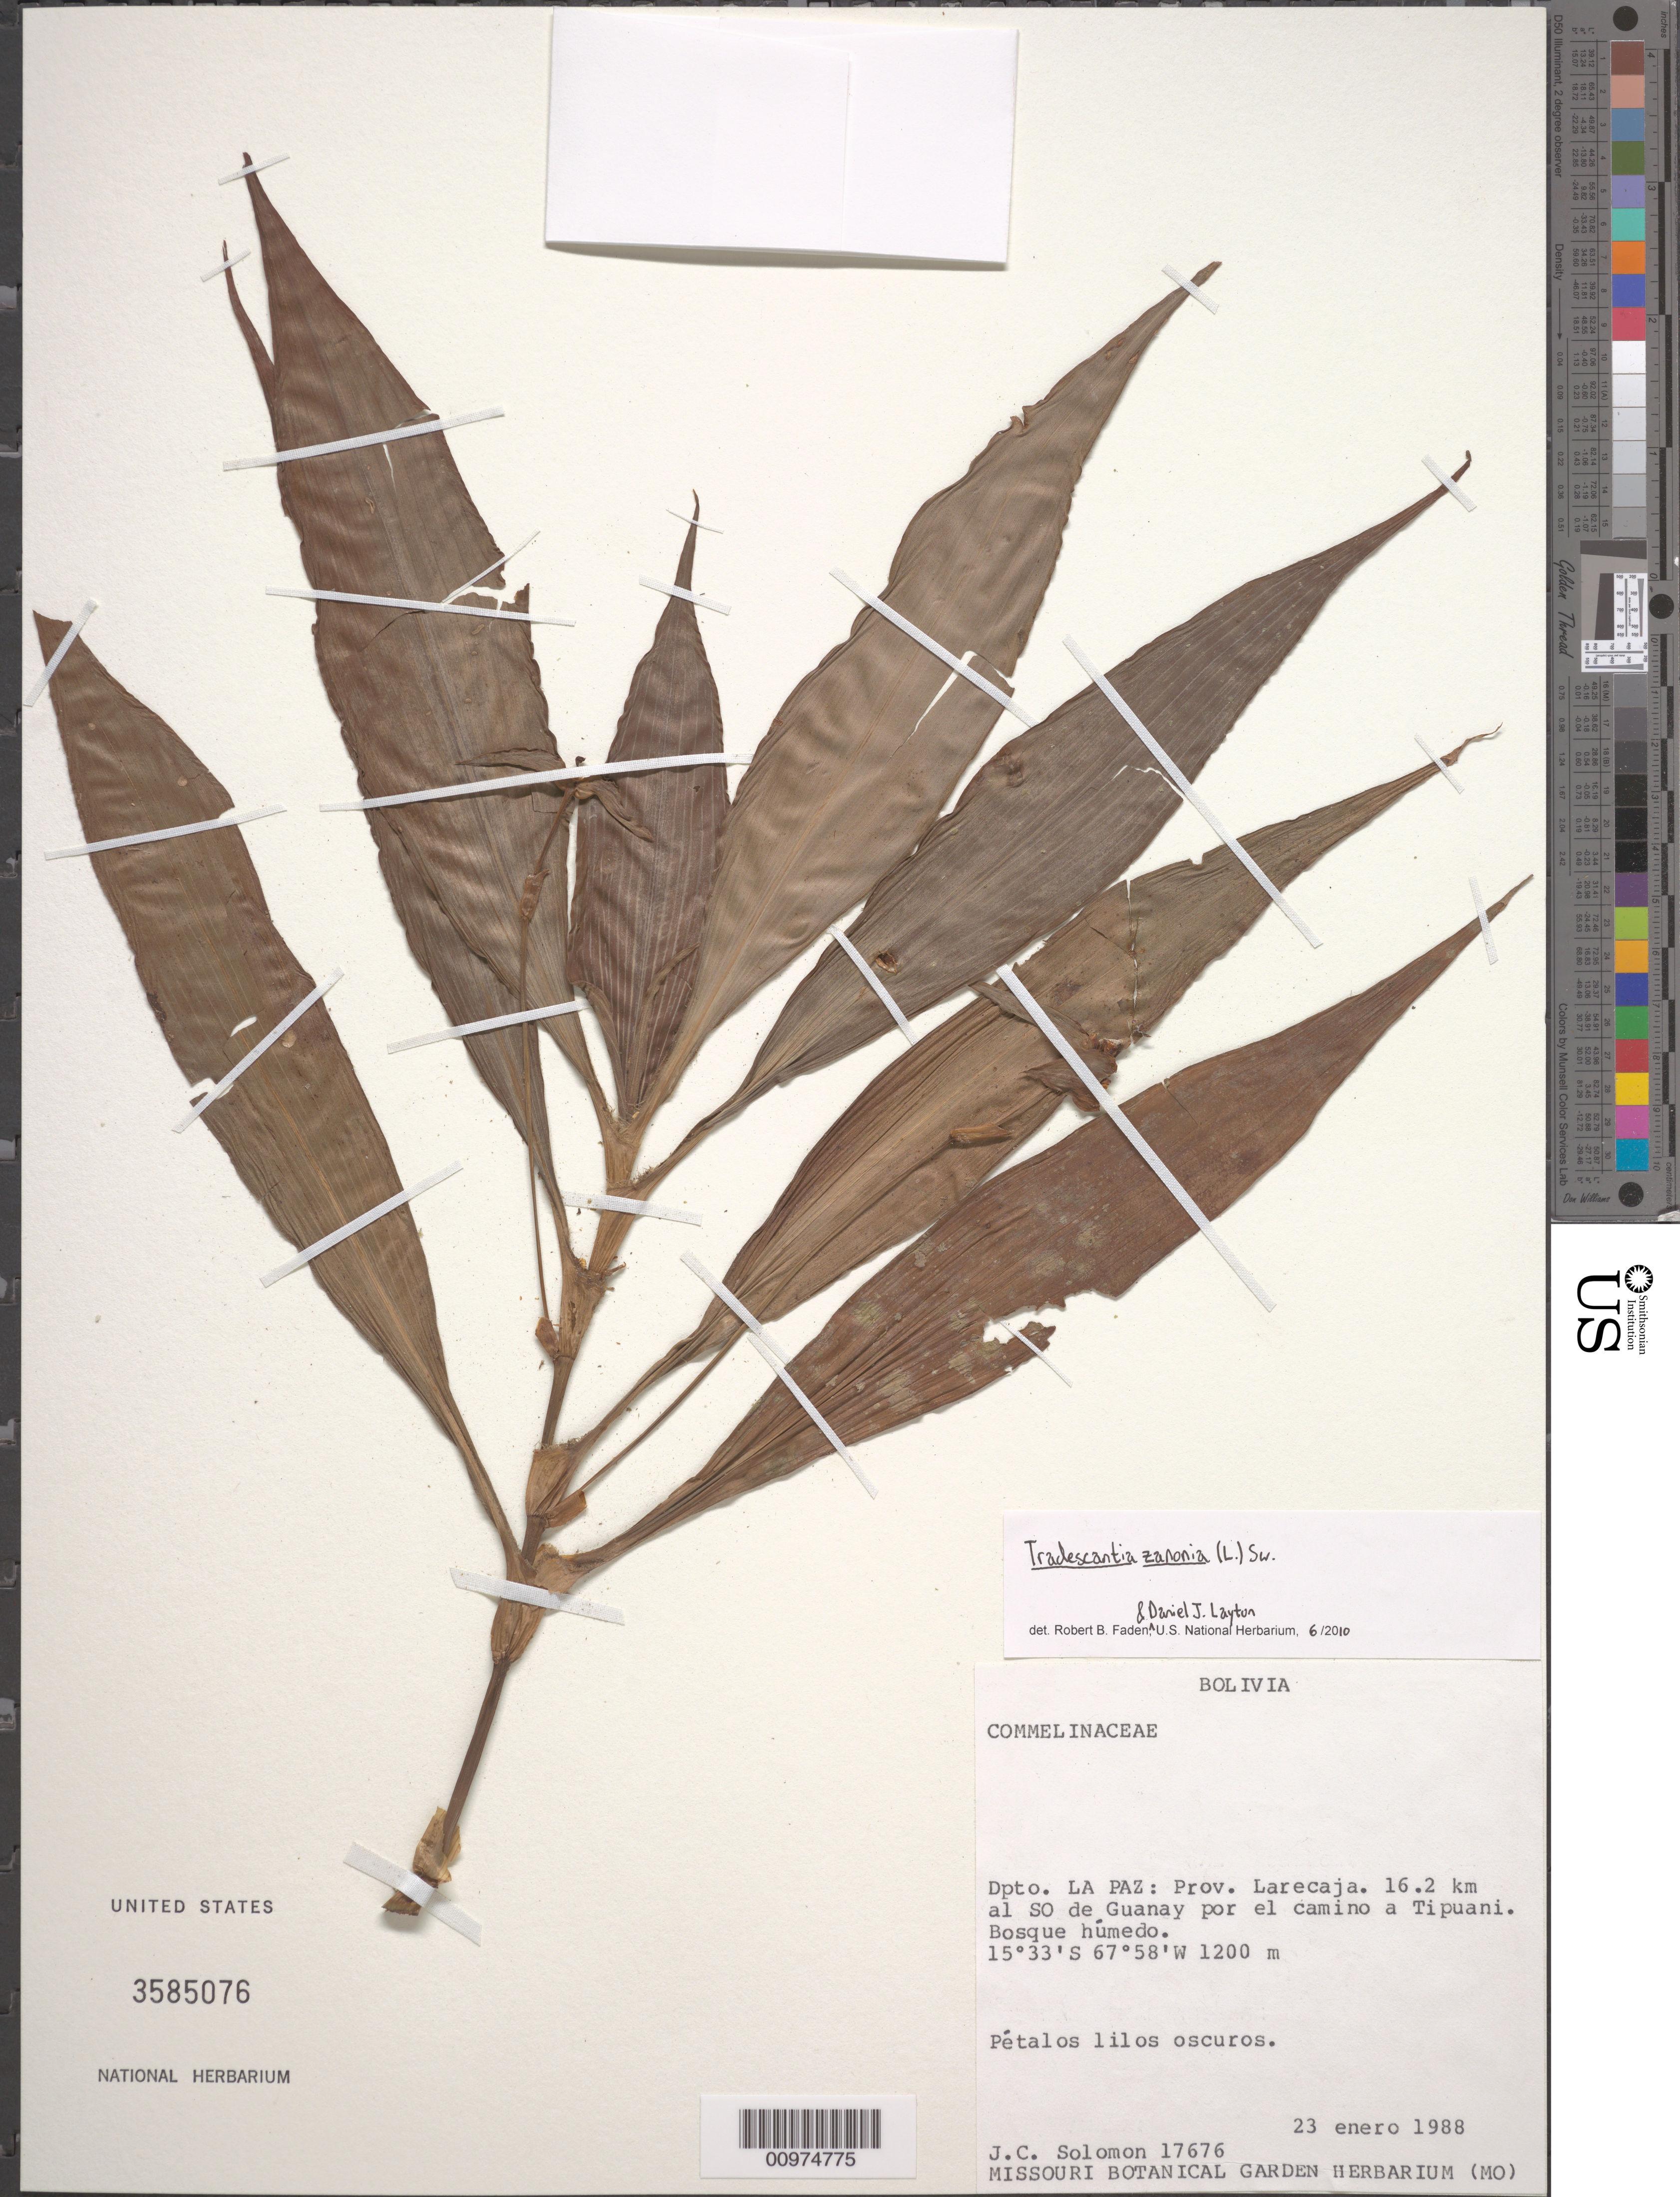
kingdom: Plantae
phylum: Tracheophyta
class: Liliopsida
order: Commelinales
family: Commelinaceae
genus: Tradescantia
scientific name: Tradescantia zanonia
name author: (L.) Sw.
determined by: Faden, Robert B., (US), Smithsonian Institution - National Museum of Natural History (UNITED STATES)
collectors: J. C. Solomon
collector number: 17676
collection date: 1988-01-23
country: Bolivia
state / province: La Paz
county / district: Larecaja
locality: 16.2 km al SO de Guanay por el camino a Tipuani. Bosque Humedo.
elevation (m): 1200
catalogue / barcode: US 3585076